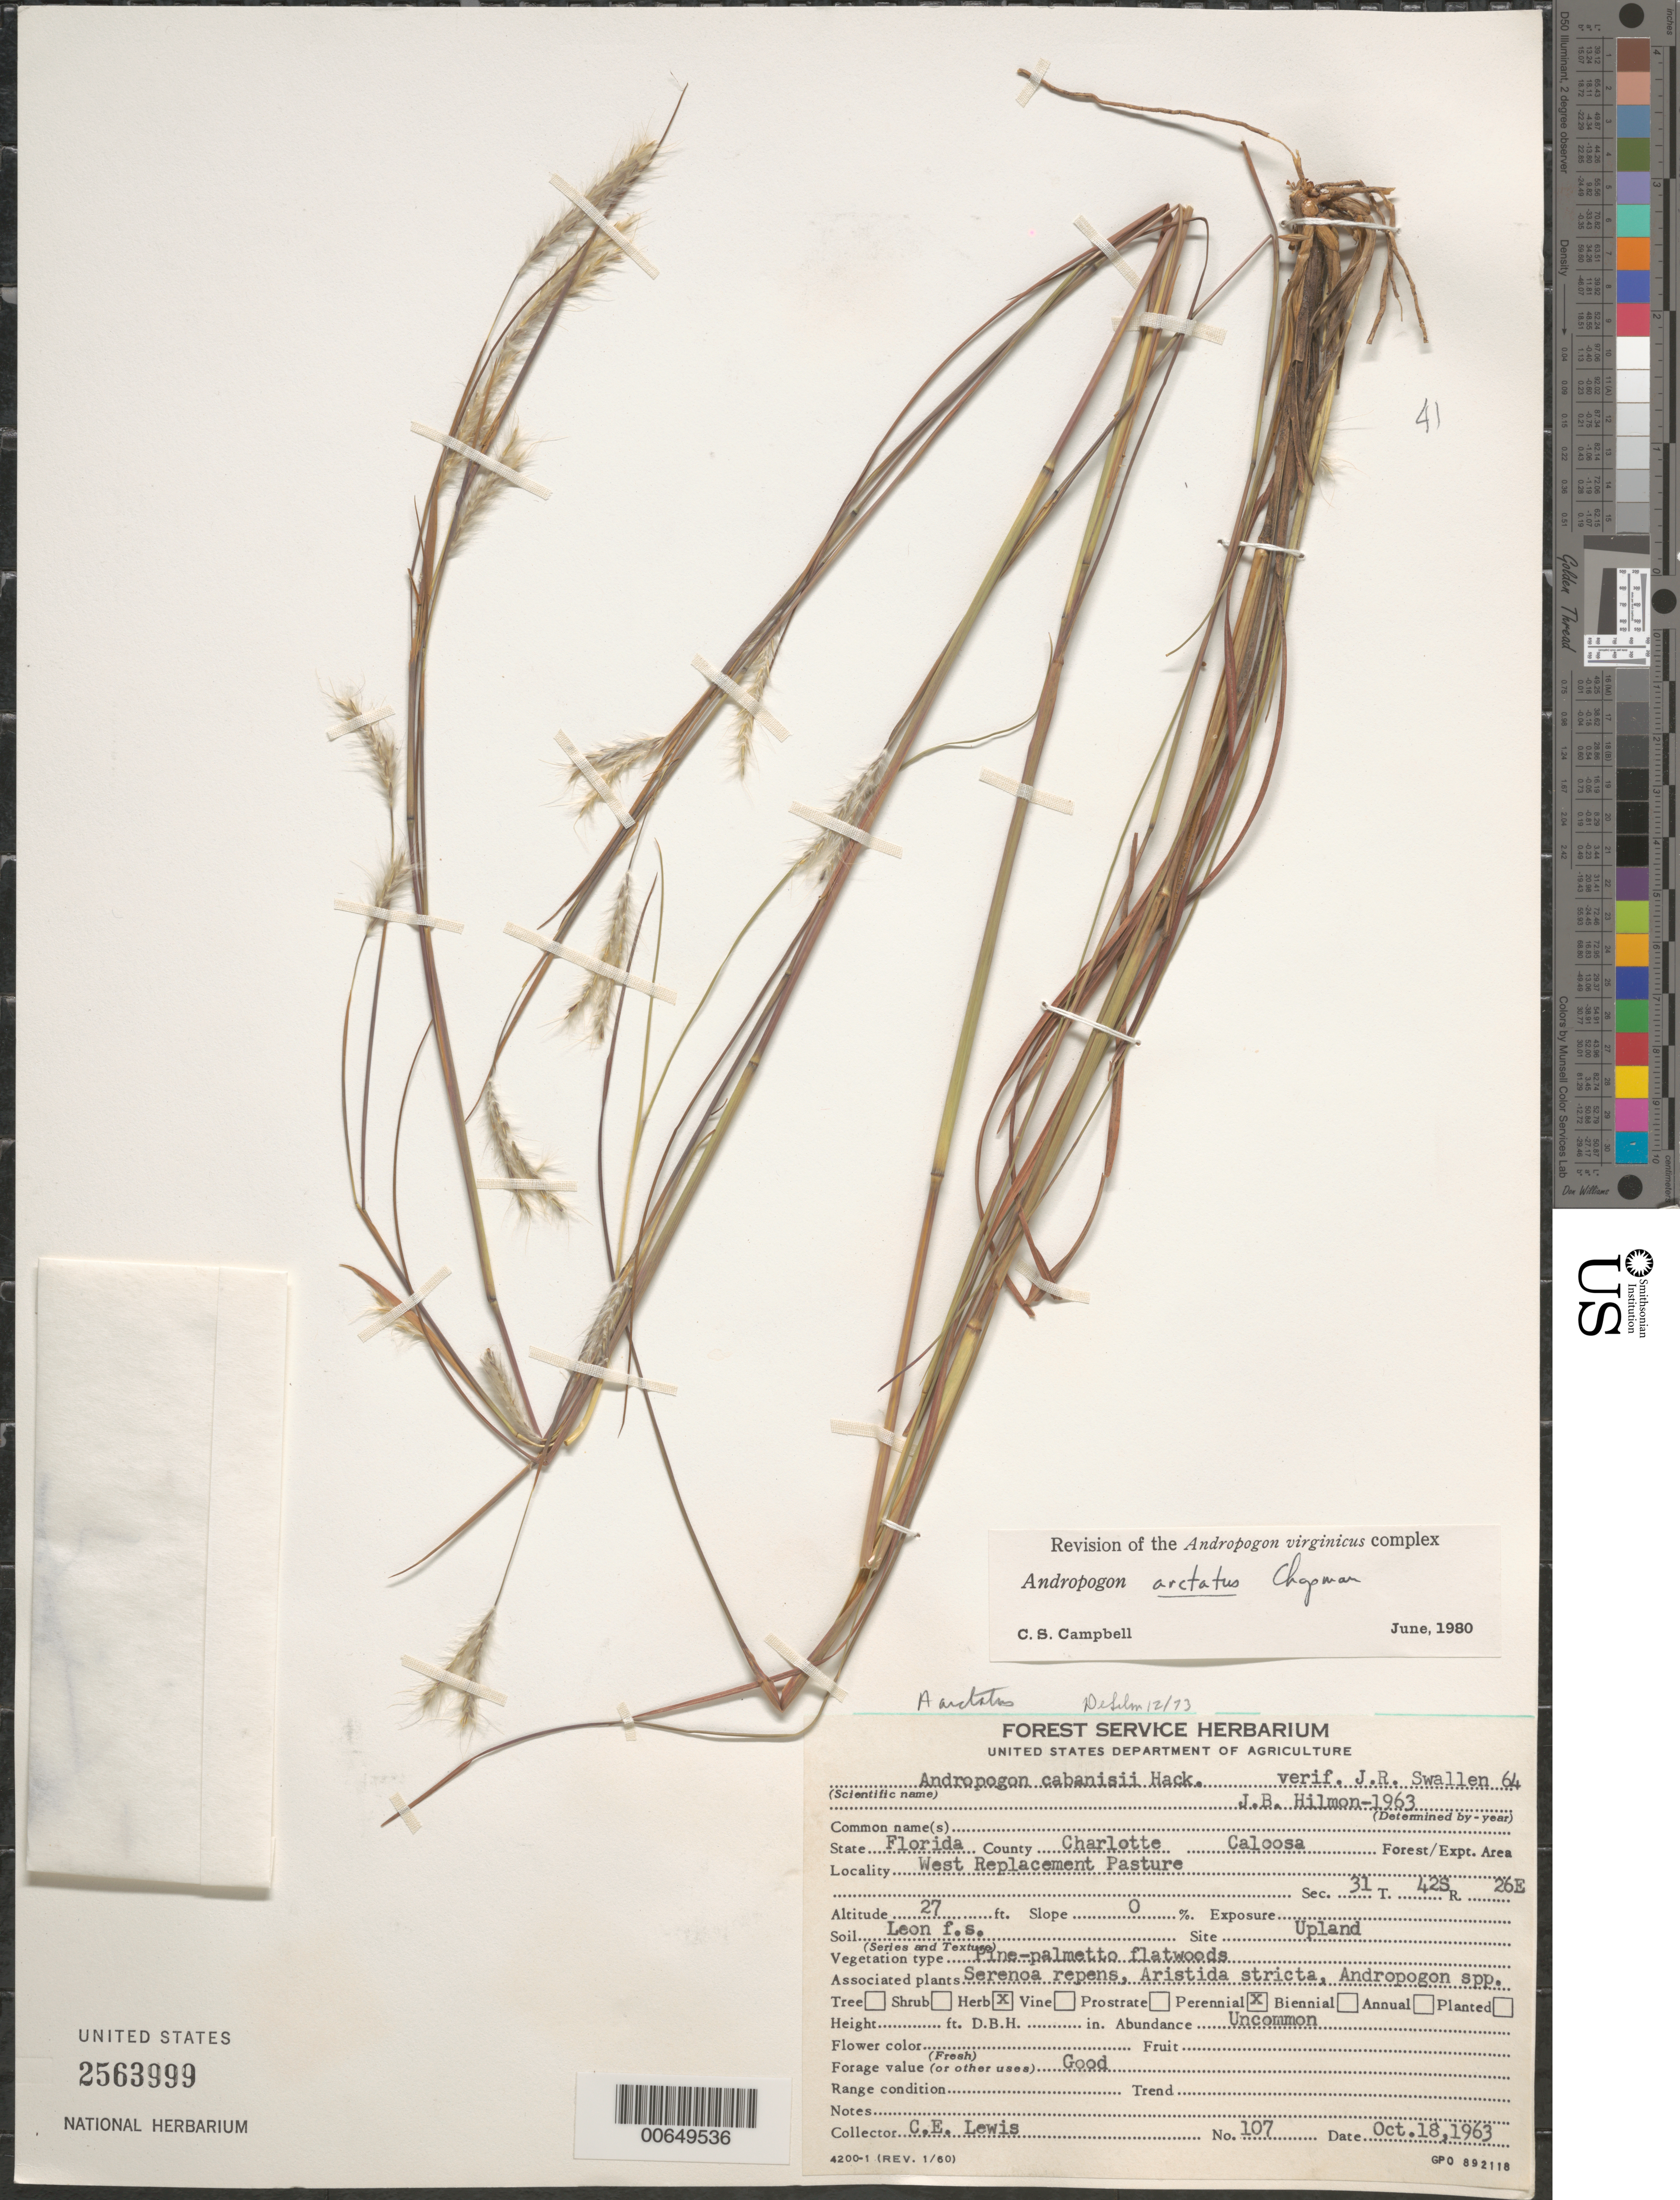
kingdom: Plantae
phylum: Tracheophyta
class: Liliopsida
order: Poales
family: Poaceae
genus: Andropogon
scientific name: Andropogon arctatus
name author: Chapm.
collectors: C. Lewis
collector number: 107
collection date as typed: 18 Oct 1963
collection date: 1963-10-18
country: United States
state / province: Florida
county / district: Charlotte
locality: Caloosa Forest. West replacement pasture. Sec 31, T42S, 26E.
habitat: slope 0%; soil Leon f.s., upland site; pine-palmetto flatwoods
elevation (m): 8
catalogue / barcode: US 2563999